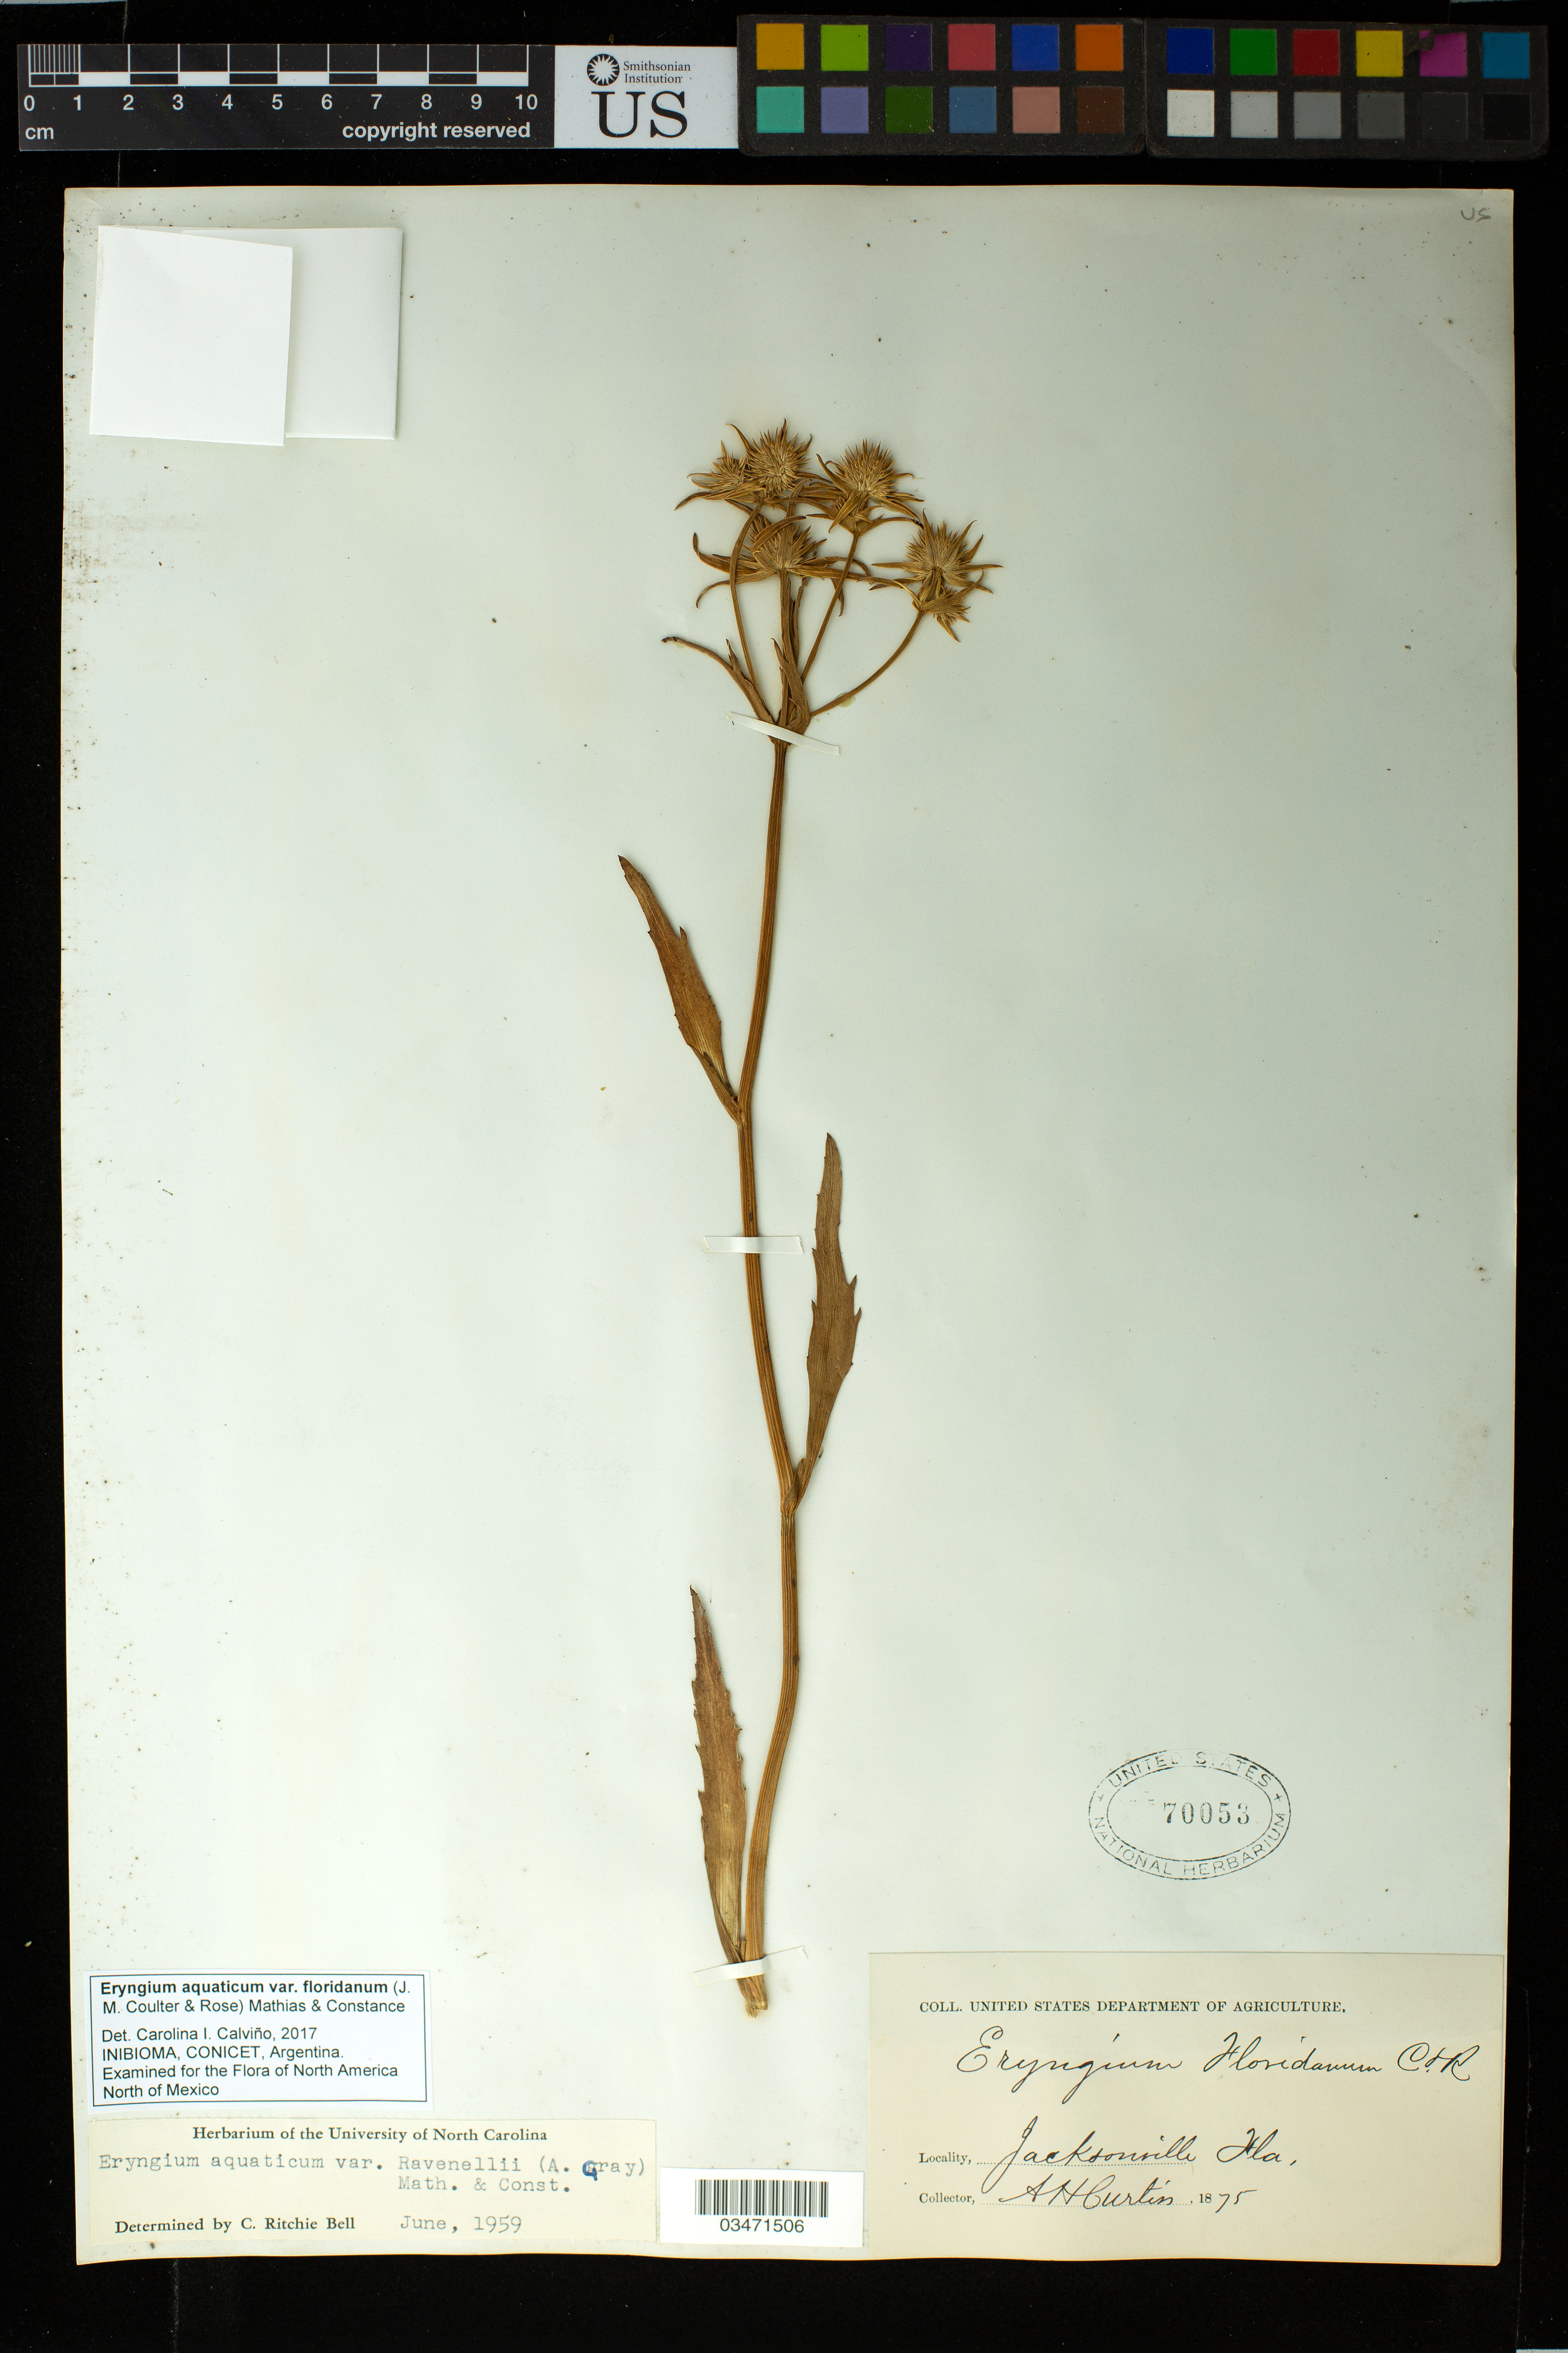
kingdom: Plantae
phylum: Tracheophyta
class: Magnoliopsida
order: Apiales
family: Apiaceae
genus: Eryngium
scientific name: Eryngium aquaticum var. floridanum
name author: (J.M. Coult. & Rose) Mathias & Constance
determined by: Calviño, C. I.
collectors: A. H. Curtiss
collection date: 1959-06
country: United States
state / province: Florida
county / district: Duval County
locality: Jacksonville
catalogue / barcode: US 70053